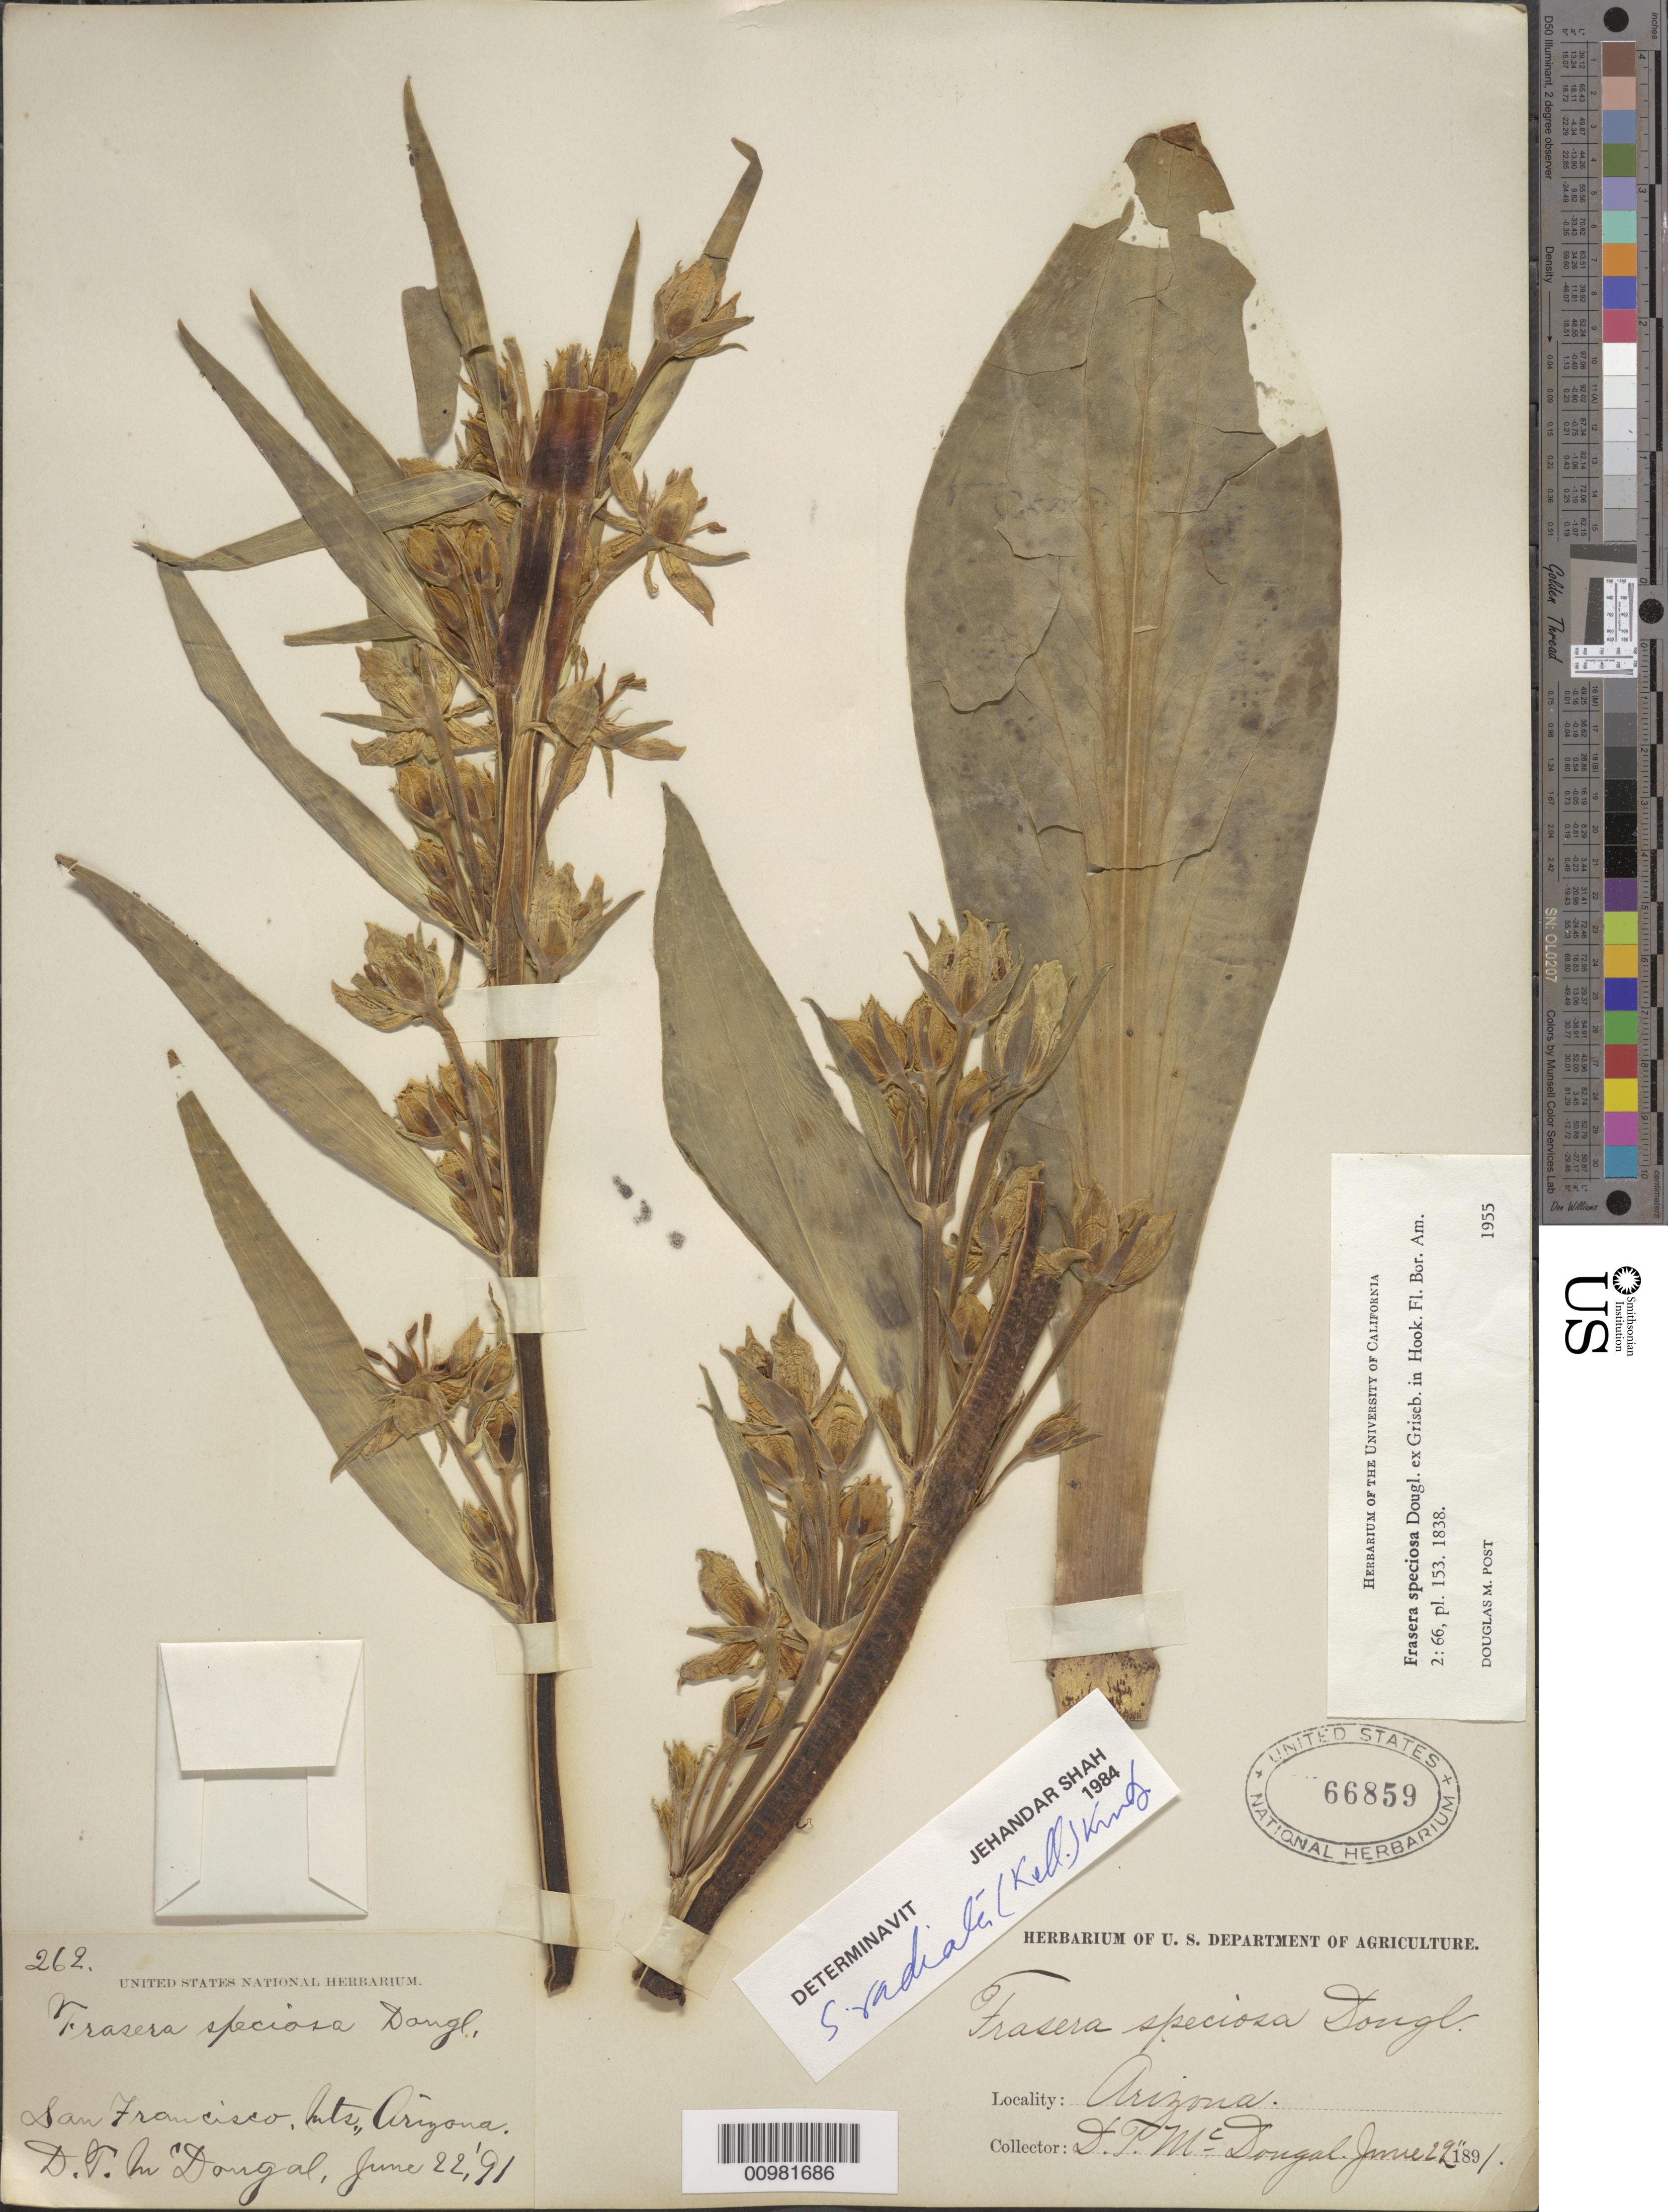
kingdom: Plantae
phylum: Tracheophyta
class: Magnoliopsida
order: Gentianales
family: Gentianaceae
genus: Swertia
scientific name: Swertia radiata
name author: (Kellogg) Kuntze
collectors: D. T. MacDougal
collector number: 262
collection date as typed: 22 Jun 1891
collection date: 1891-06-22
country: United States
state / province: Arizona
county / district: Coconino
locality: San Francisco Mts.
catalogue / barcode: US 66859